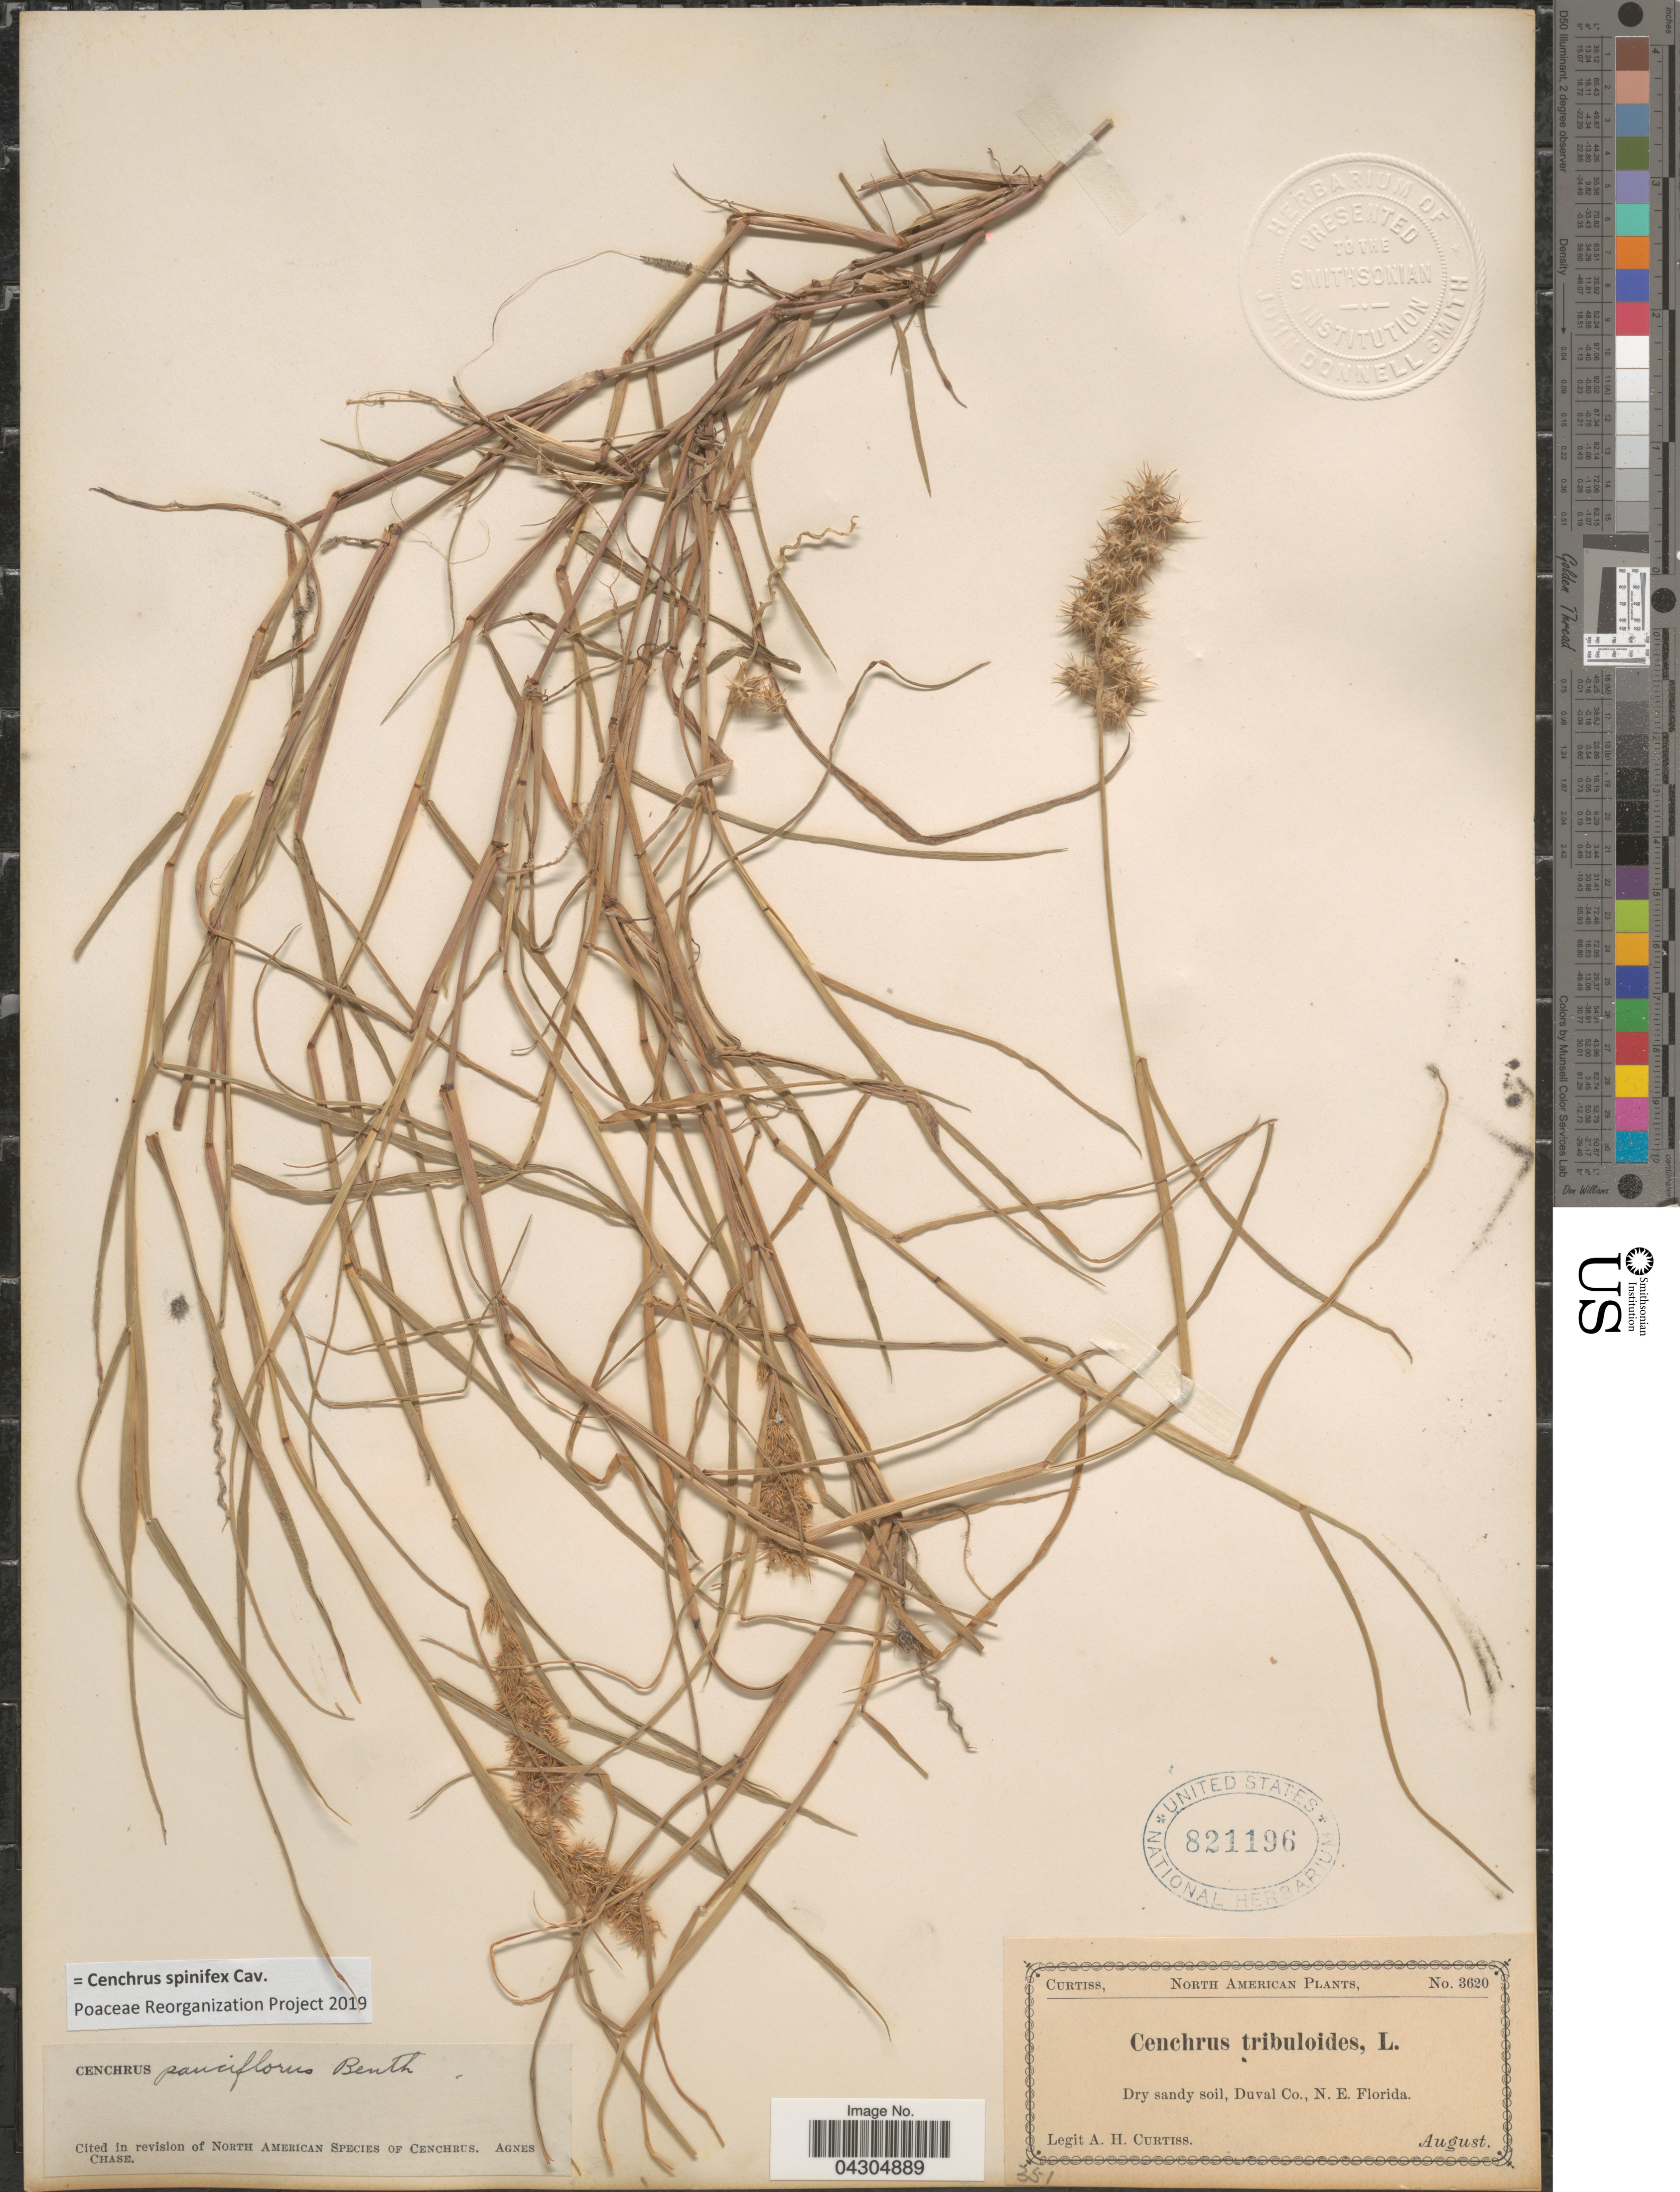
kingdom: Plantae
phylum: Tracheophyta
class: Liliopsida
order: Poales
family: Poaceae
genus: Cenchrus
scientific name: Cenchrus spinifex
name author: Cav.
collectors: A. H. Curtiss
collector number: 3620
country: United States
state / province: Florida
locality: Dry sandy soil, Duval Co., N. E. Florida.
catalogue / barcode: US 821196